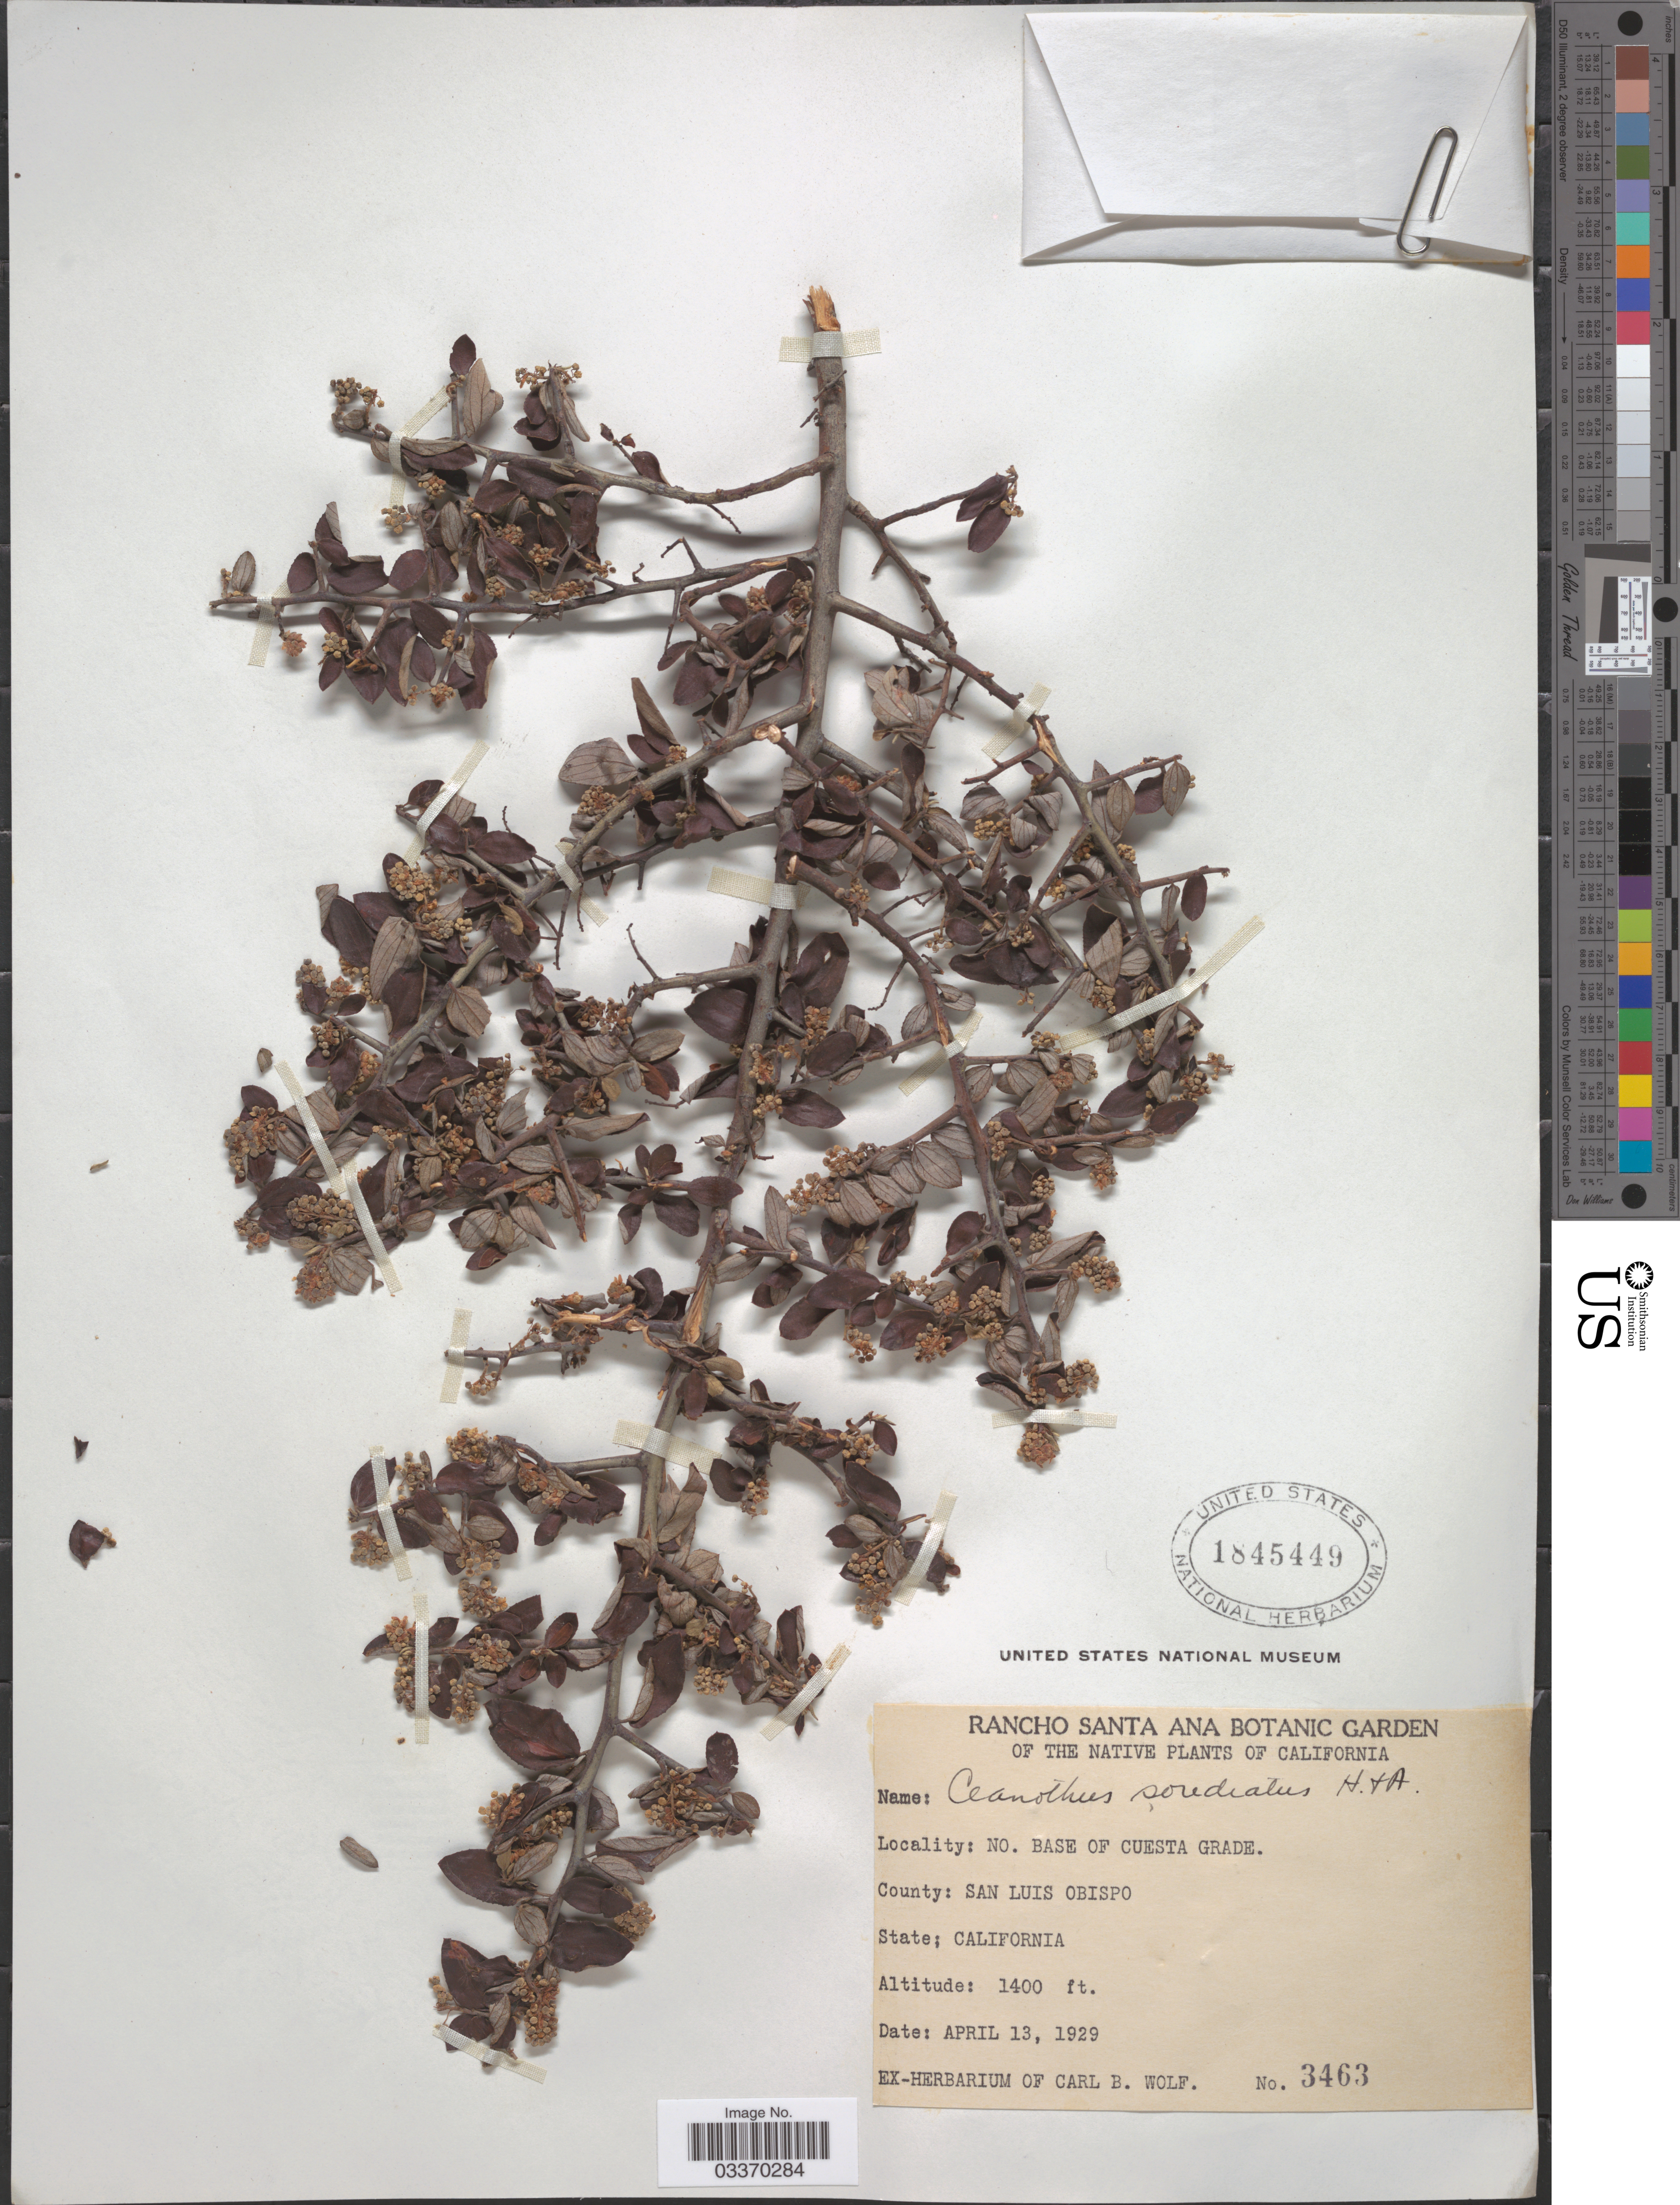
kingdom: Plantae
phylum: Tracheophyta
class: Magnoliopsida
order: Rosales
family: Rhamnaceae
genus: Ceanothus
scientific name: Ceanothus sorediatus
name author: Hook. & Arn.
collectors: ex herb. Carl B. Wolf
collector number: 3463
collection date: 1929-04-13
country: United States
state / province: California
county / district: San Luis Obispo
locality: No. Base of Cuesta Grade, County: San Luis Obispo.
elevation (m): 427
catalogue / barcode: US 1845449